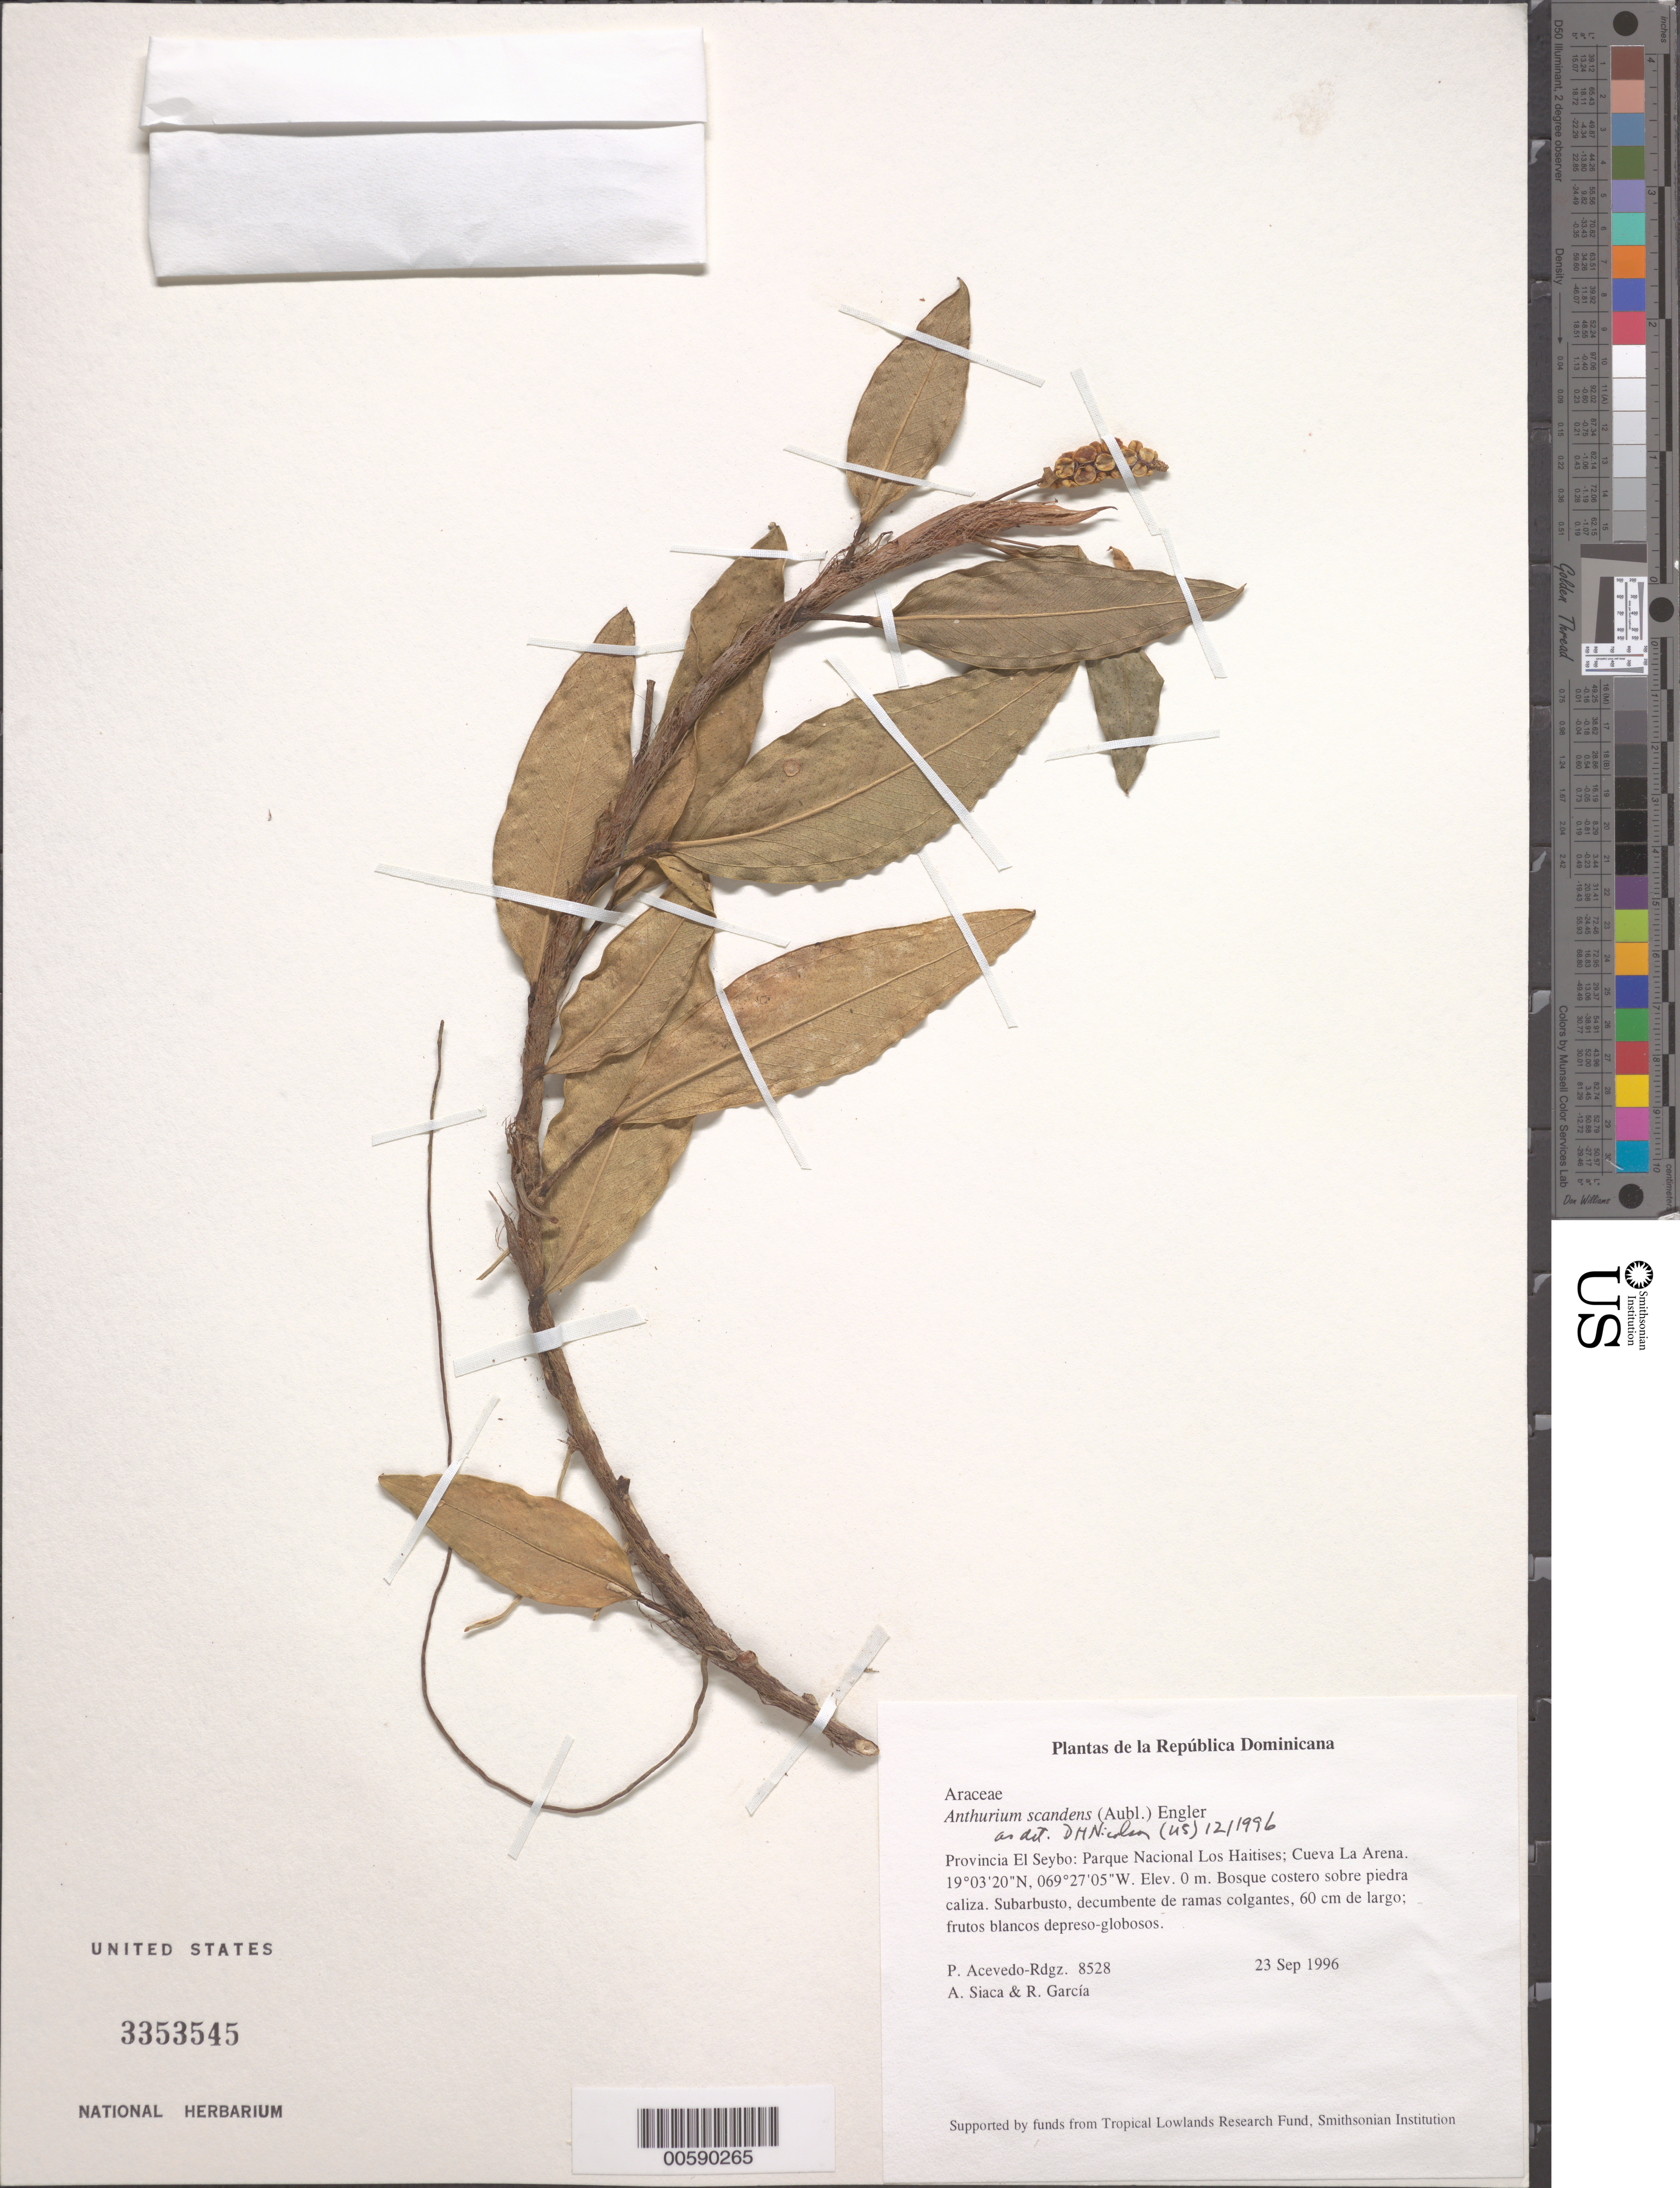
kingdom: Plantae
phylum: Tracheophyta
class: Liliopsida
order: Alismatales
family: Araceae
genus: Anthurium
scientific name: Anthurium scandens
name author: (Aubl.) Engl.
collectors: P. Acevedo-Rodr., A. Siaca & R. G. García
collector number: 8528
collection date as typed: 23 Sep 1996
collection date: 1996-09-23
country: Dominican Republic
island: Hispaniola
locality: Provincia El Seibo: Parque Nacional Los Haitises; Cueva La Arena.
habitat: Bosque costero sobre piedra caliza.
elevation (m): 0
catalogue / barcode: US 3353545